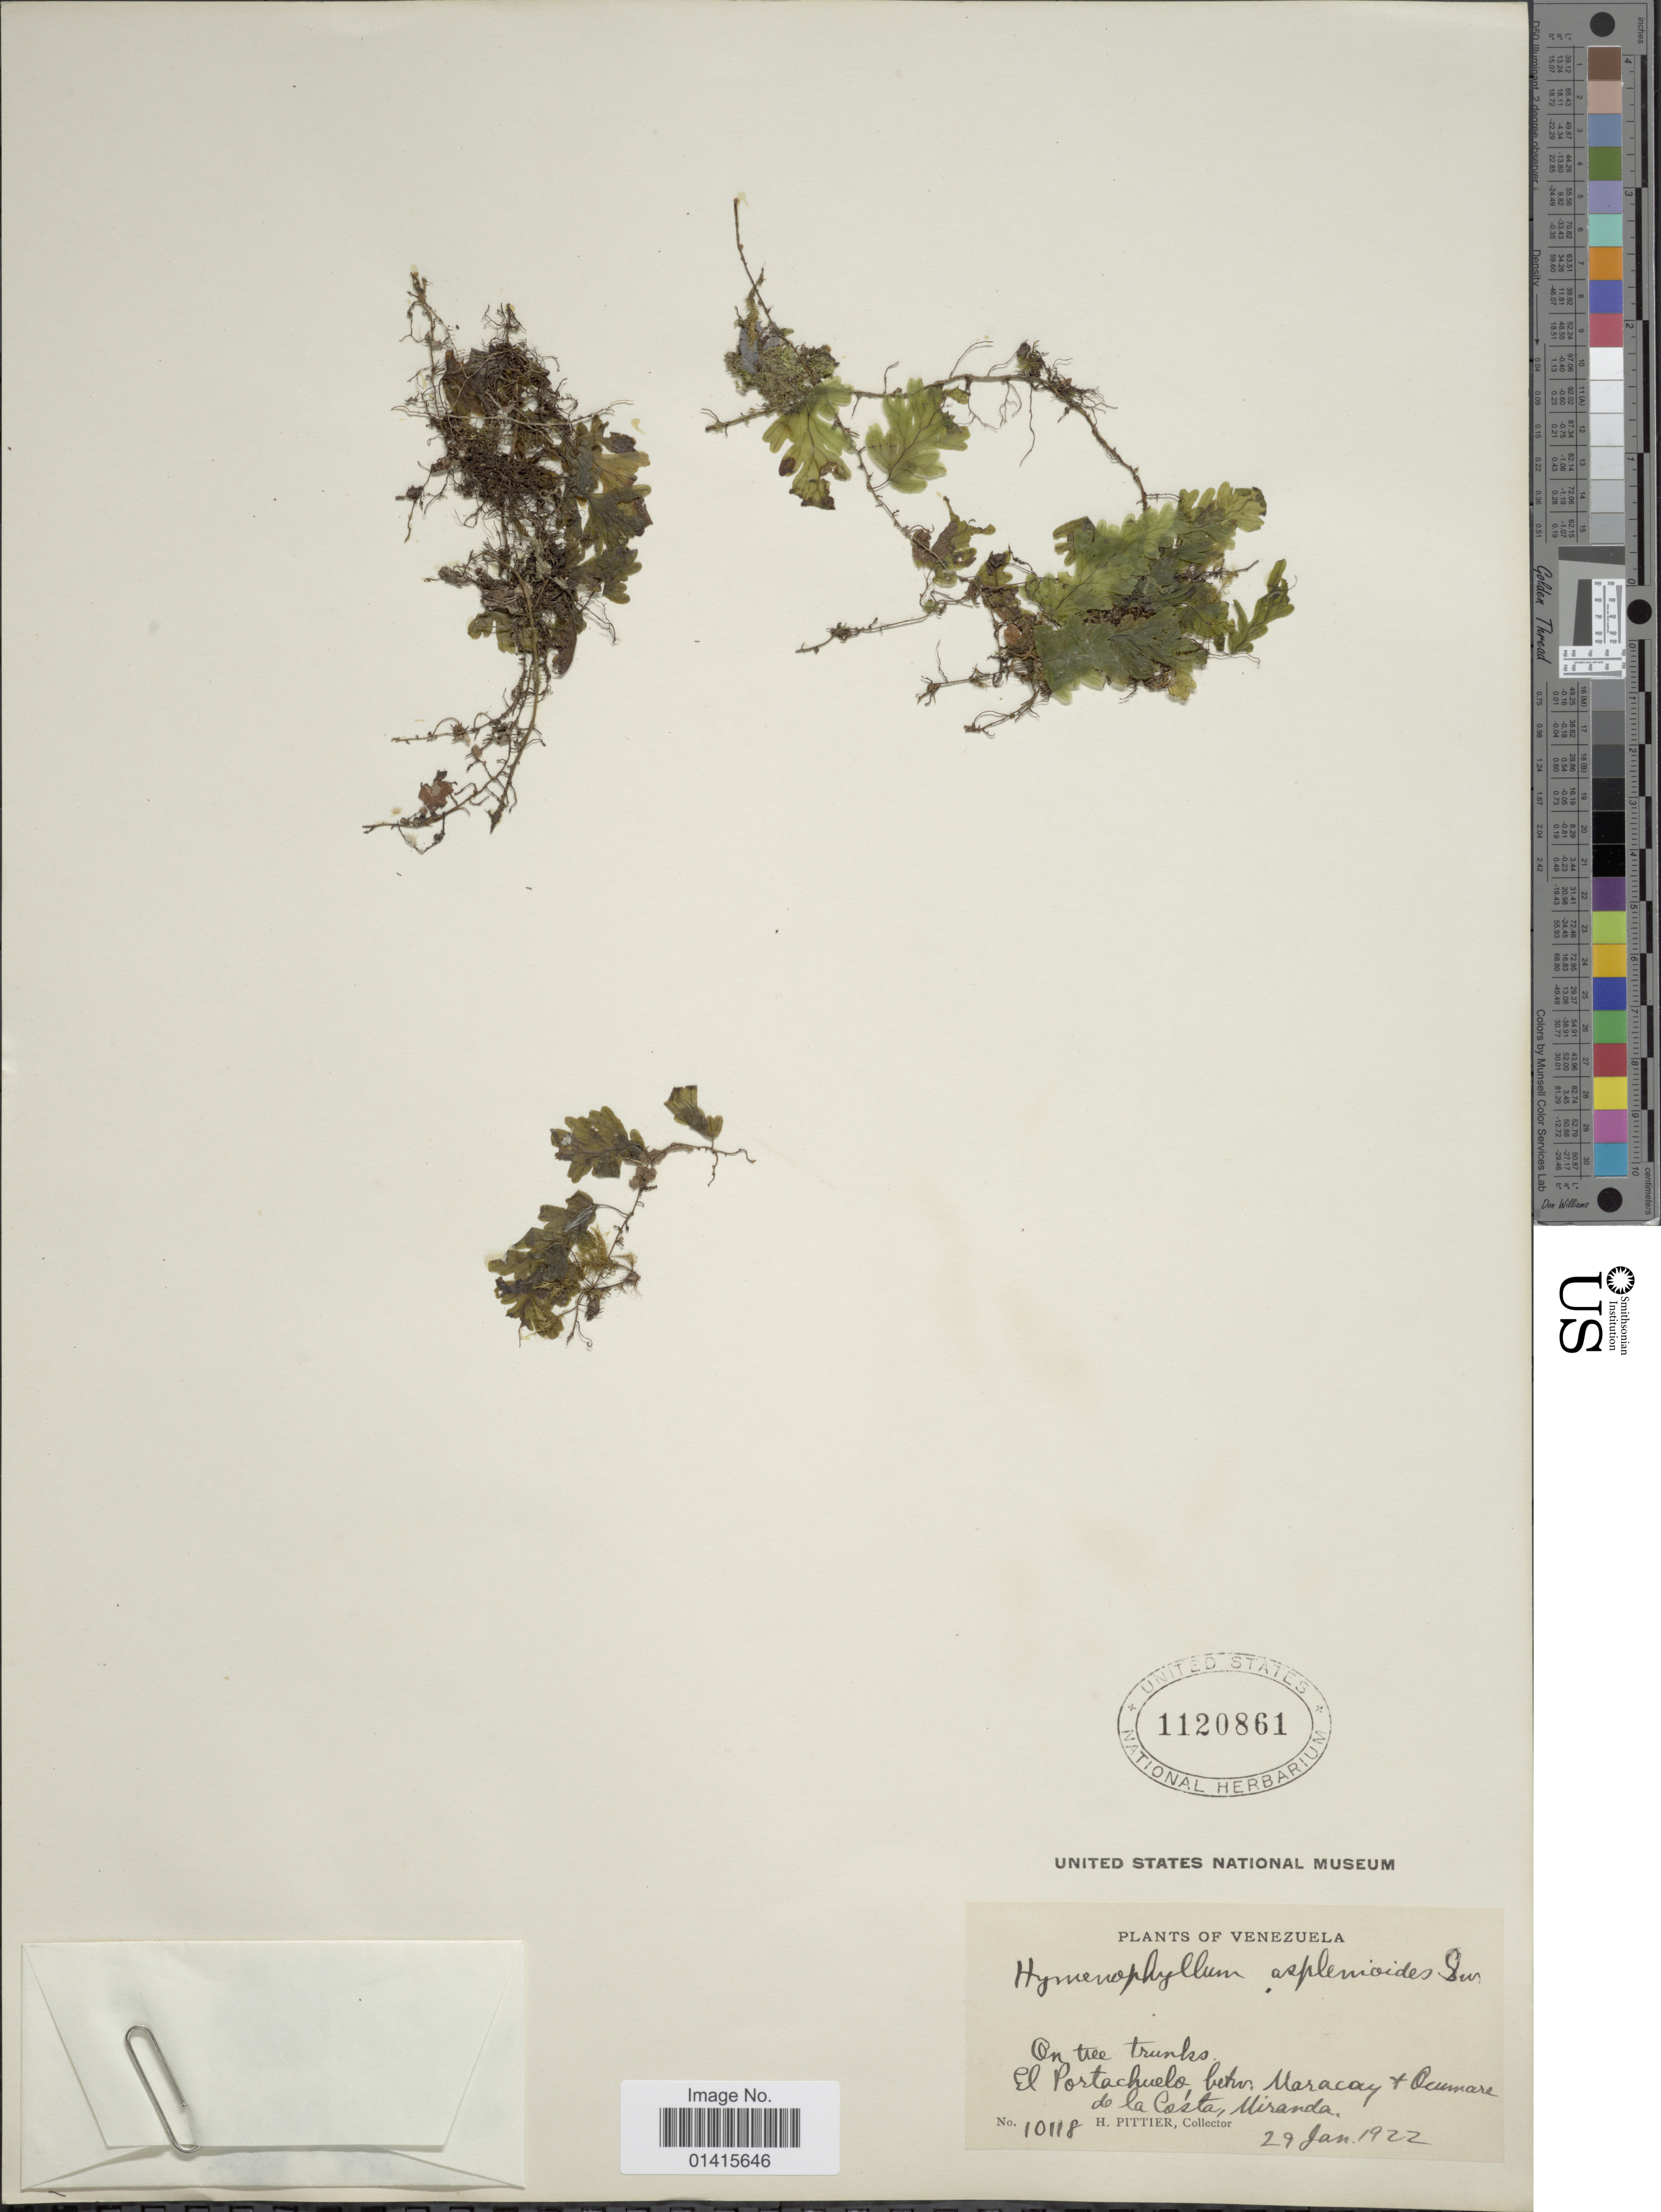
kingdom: Plantae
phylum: Tracheophyta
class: Polypodiopsida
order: Hymenophyllales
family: Hymenophyllaceae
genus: Hymenophyllum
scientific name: Hymenophyllum asplenioides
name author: (Sw.) Sw.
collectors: H. F. Pittier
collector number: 10118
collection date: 1922-01-29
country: Venezuela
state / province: Miranda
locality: El Portachuelo between Maracay & Ocumare de la Costa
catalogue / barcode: US 1120861